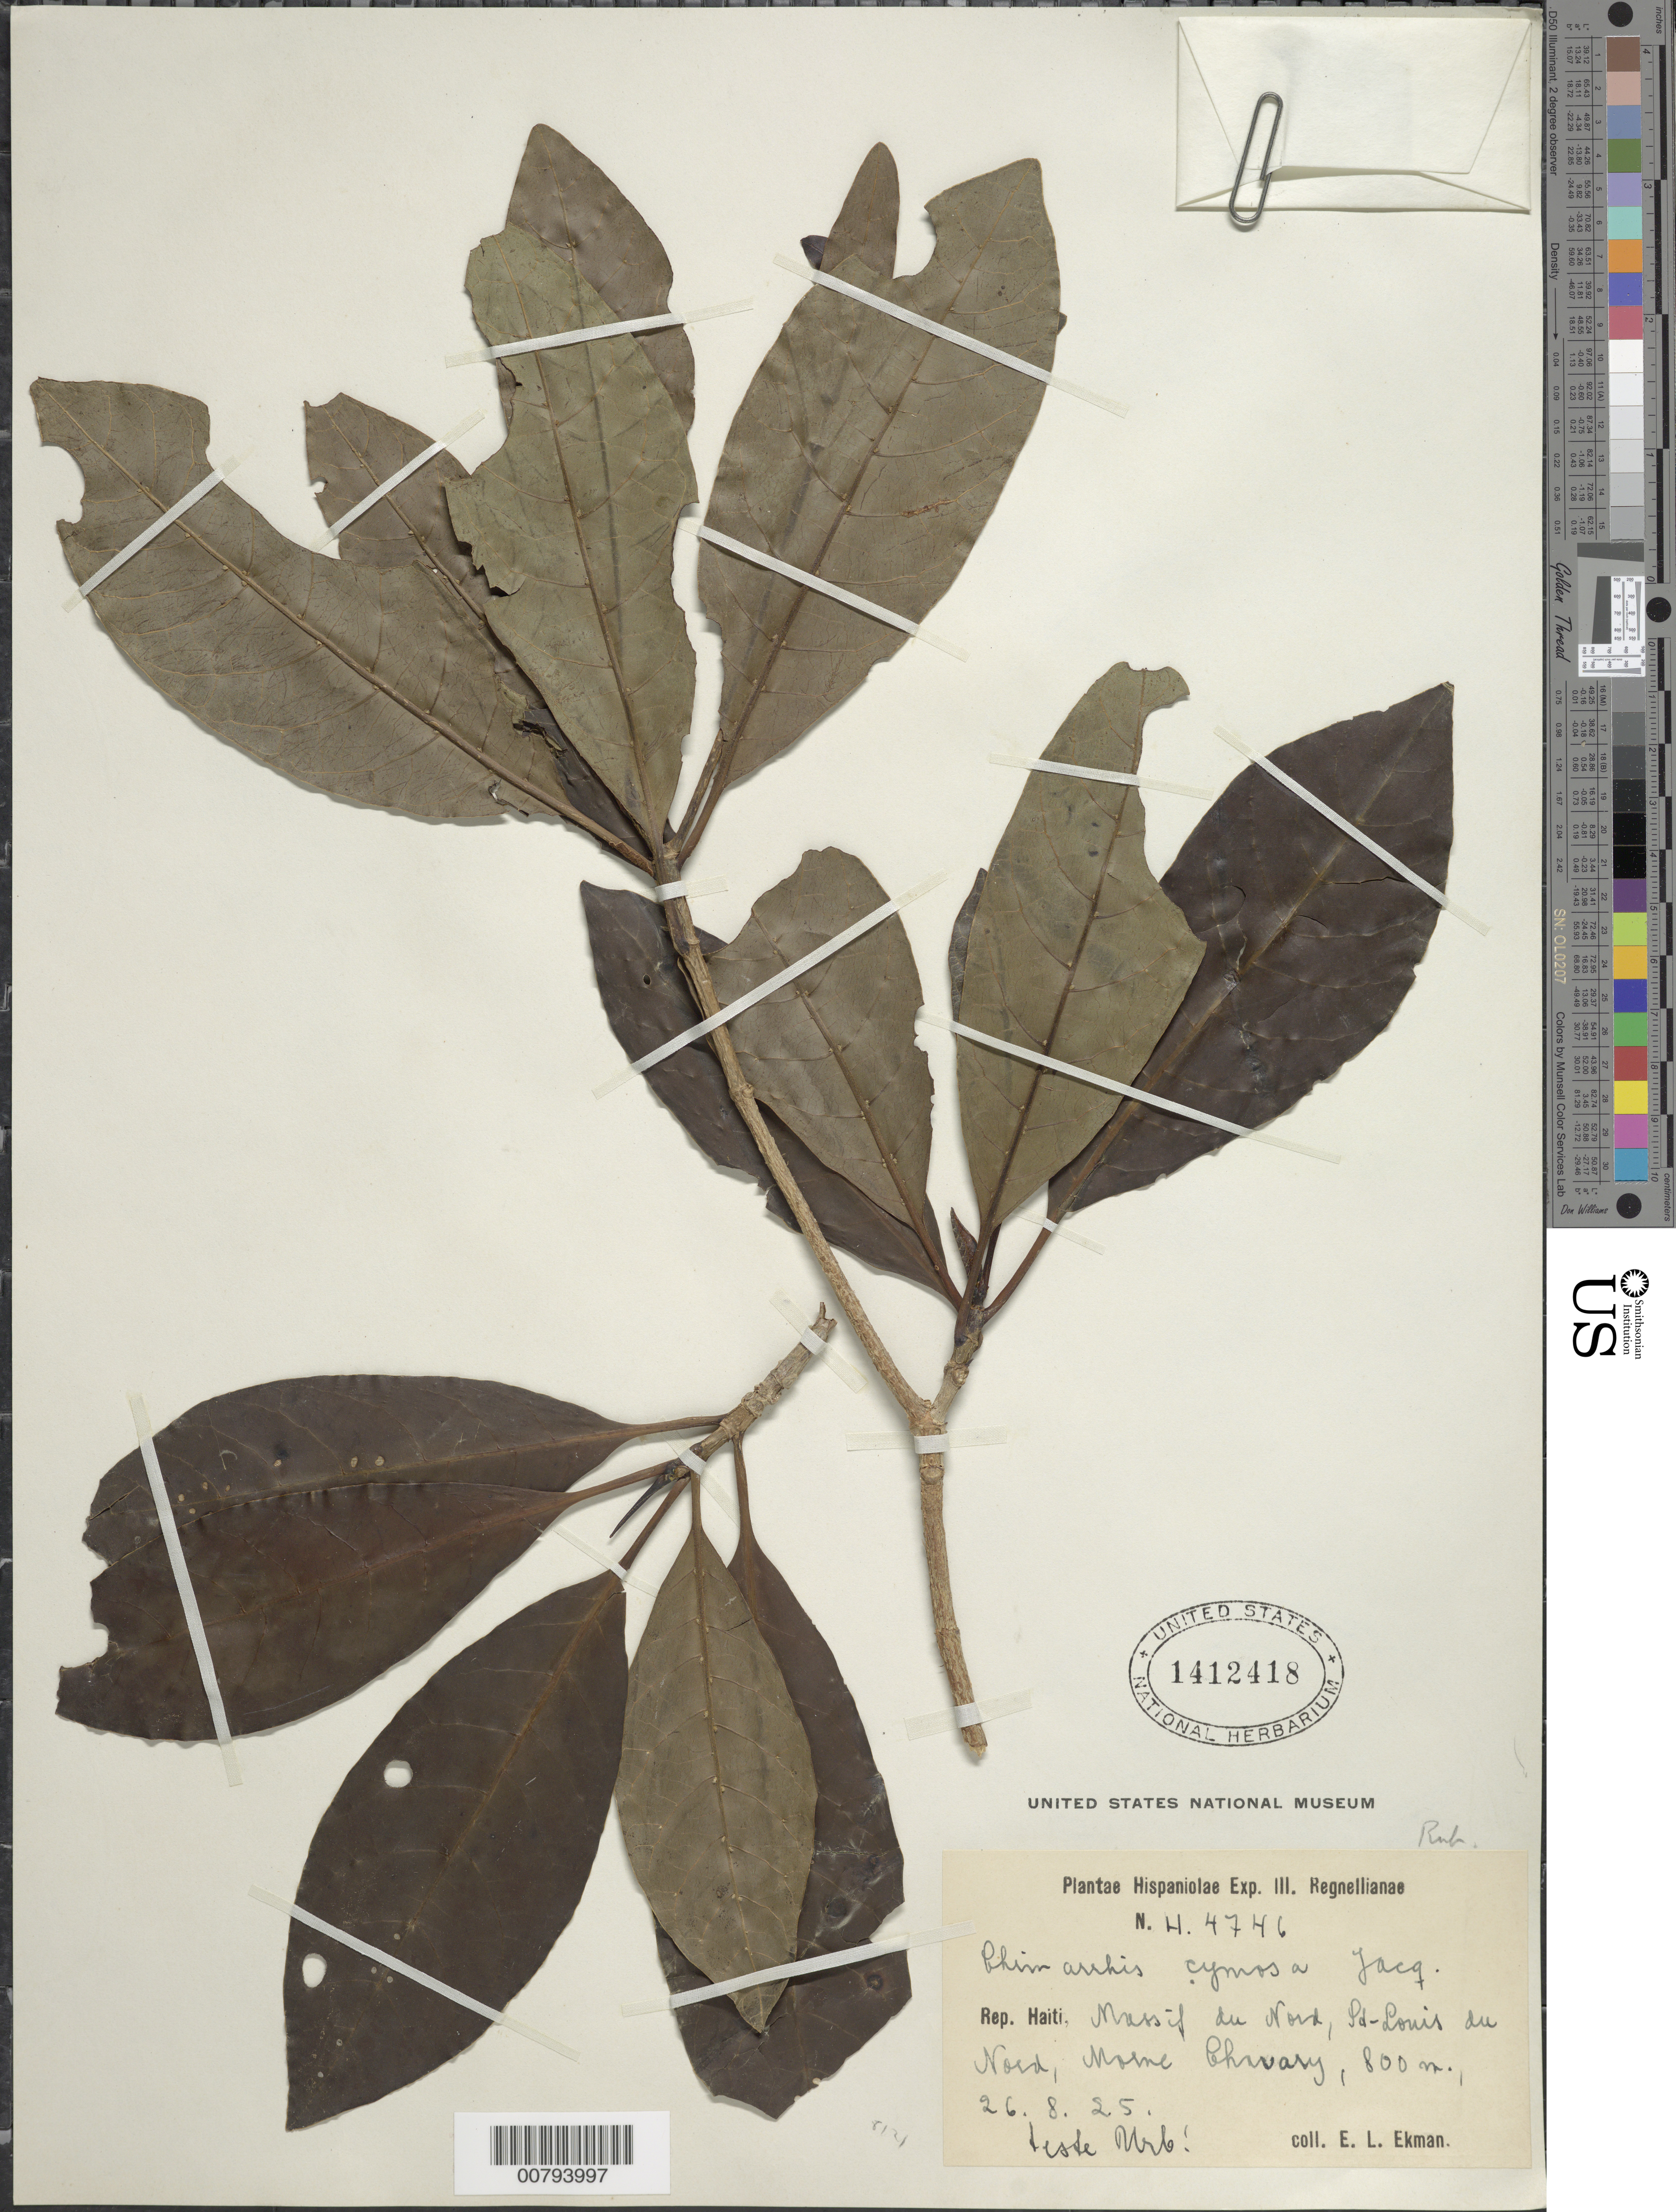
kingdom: Plantae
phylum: Tracheophyta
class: Magnoliopsida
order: Gentianales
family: Rubiaceae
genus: Chimarrhis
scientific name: Chimarrhis cymosa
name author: Jacq.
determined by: Urban, Ignatz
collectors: E. L. Ekman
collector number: H 4746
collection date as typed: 26 Aug 1925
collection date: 1925-08-26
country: Haiti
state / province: Nord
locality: Massif du Nord, St. Louis du Nord, Morne Chavary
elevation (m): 800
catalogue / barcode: US 1412418